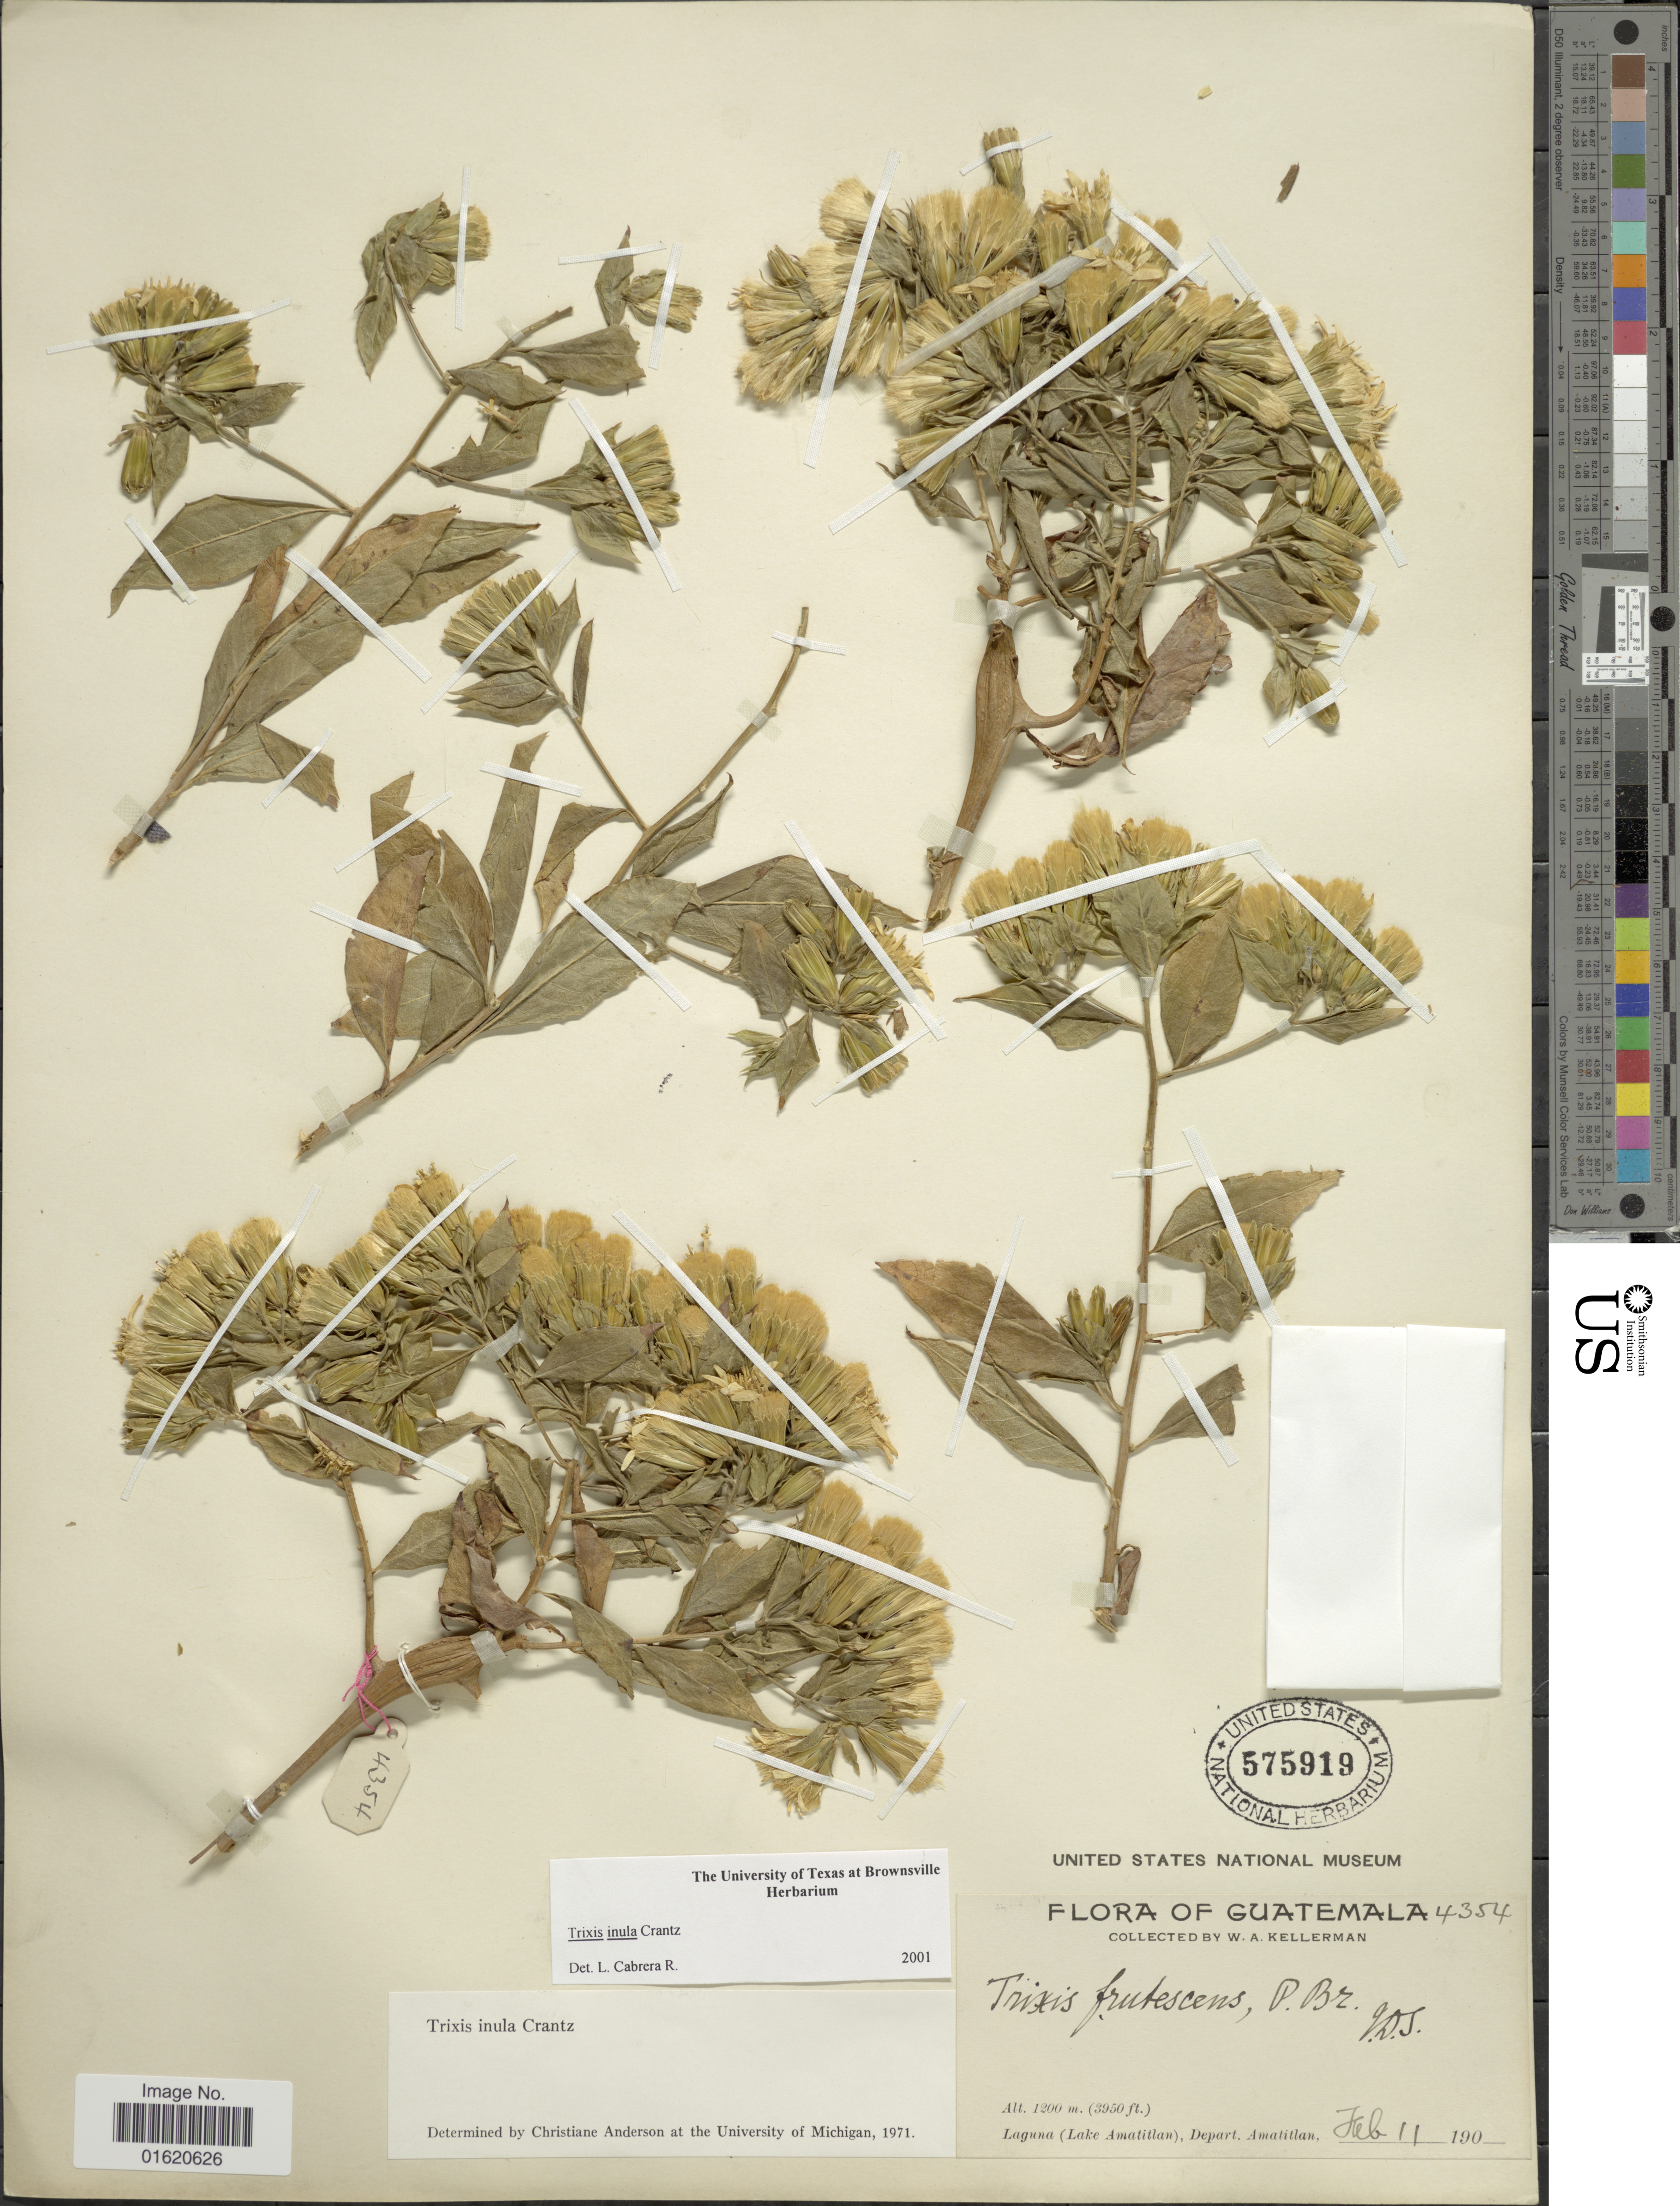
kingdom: Plantae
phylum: Tracheophyta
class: Magnoliopsida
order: Asterales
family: Asteraceae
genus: Trixis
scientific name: Trixis inula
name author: Crantz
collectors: W. Kellerman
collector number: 4354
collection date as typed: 190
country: Guatemala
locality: Laguna (Lake Amatitlan), Depart. Amatitlan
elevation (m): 1200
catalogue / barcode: US 575919